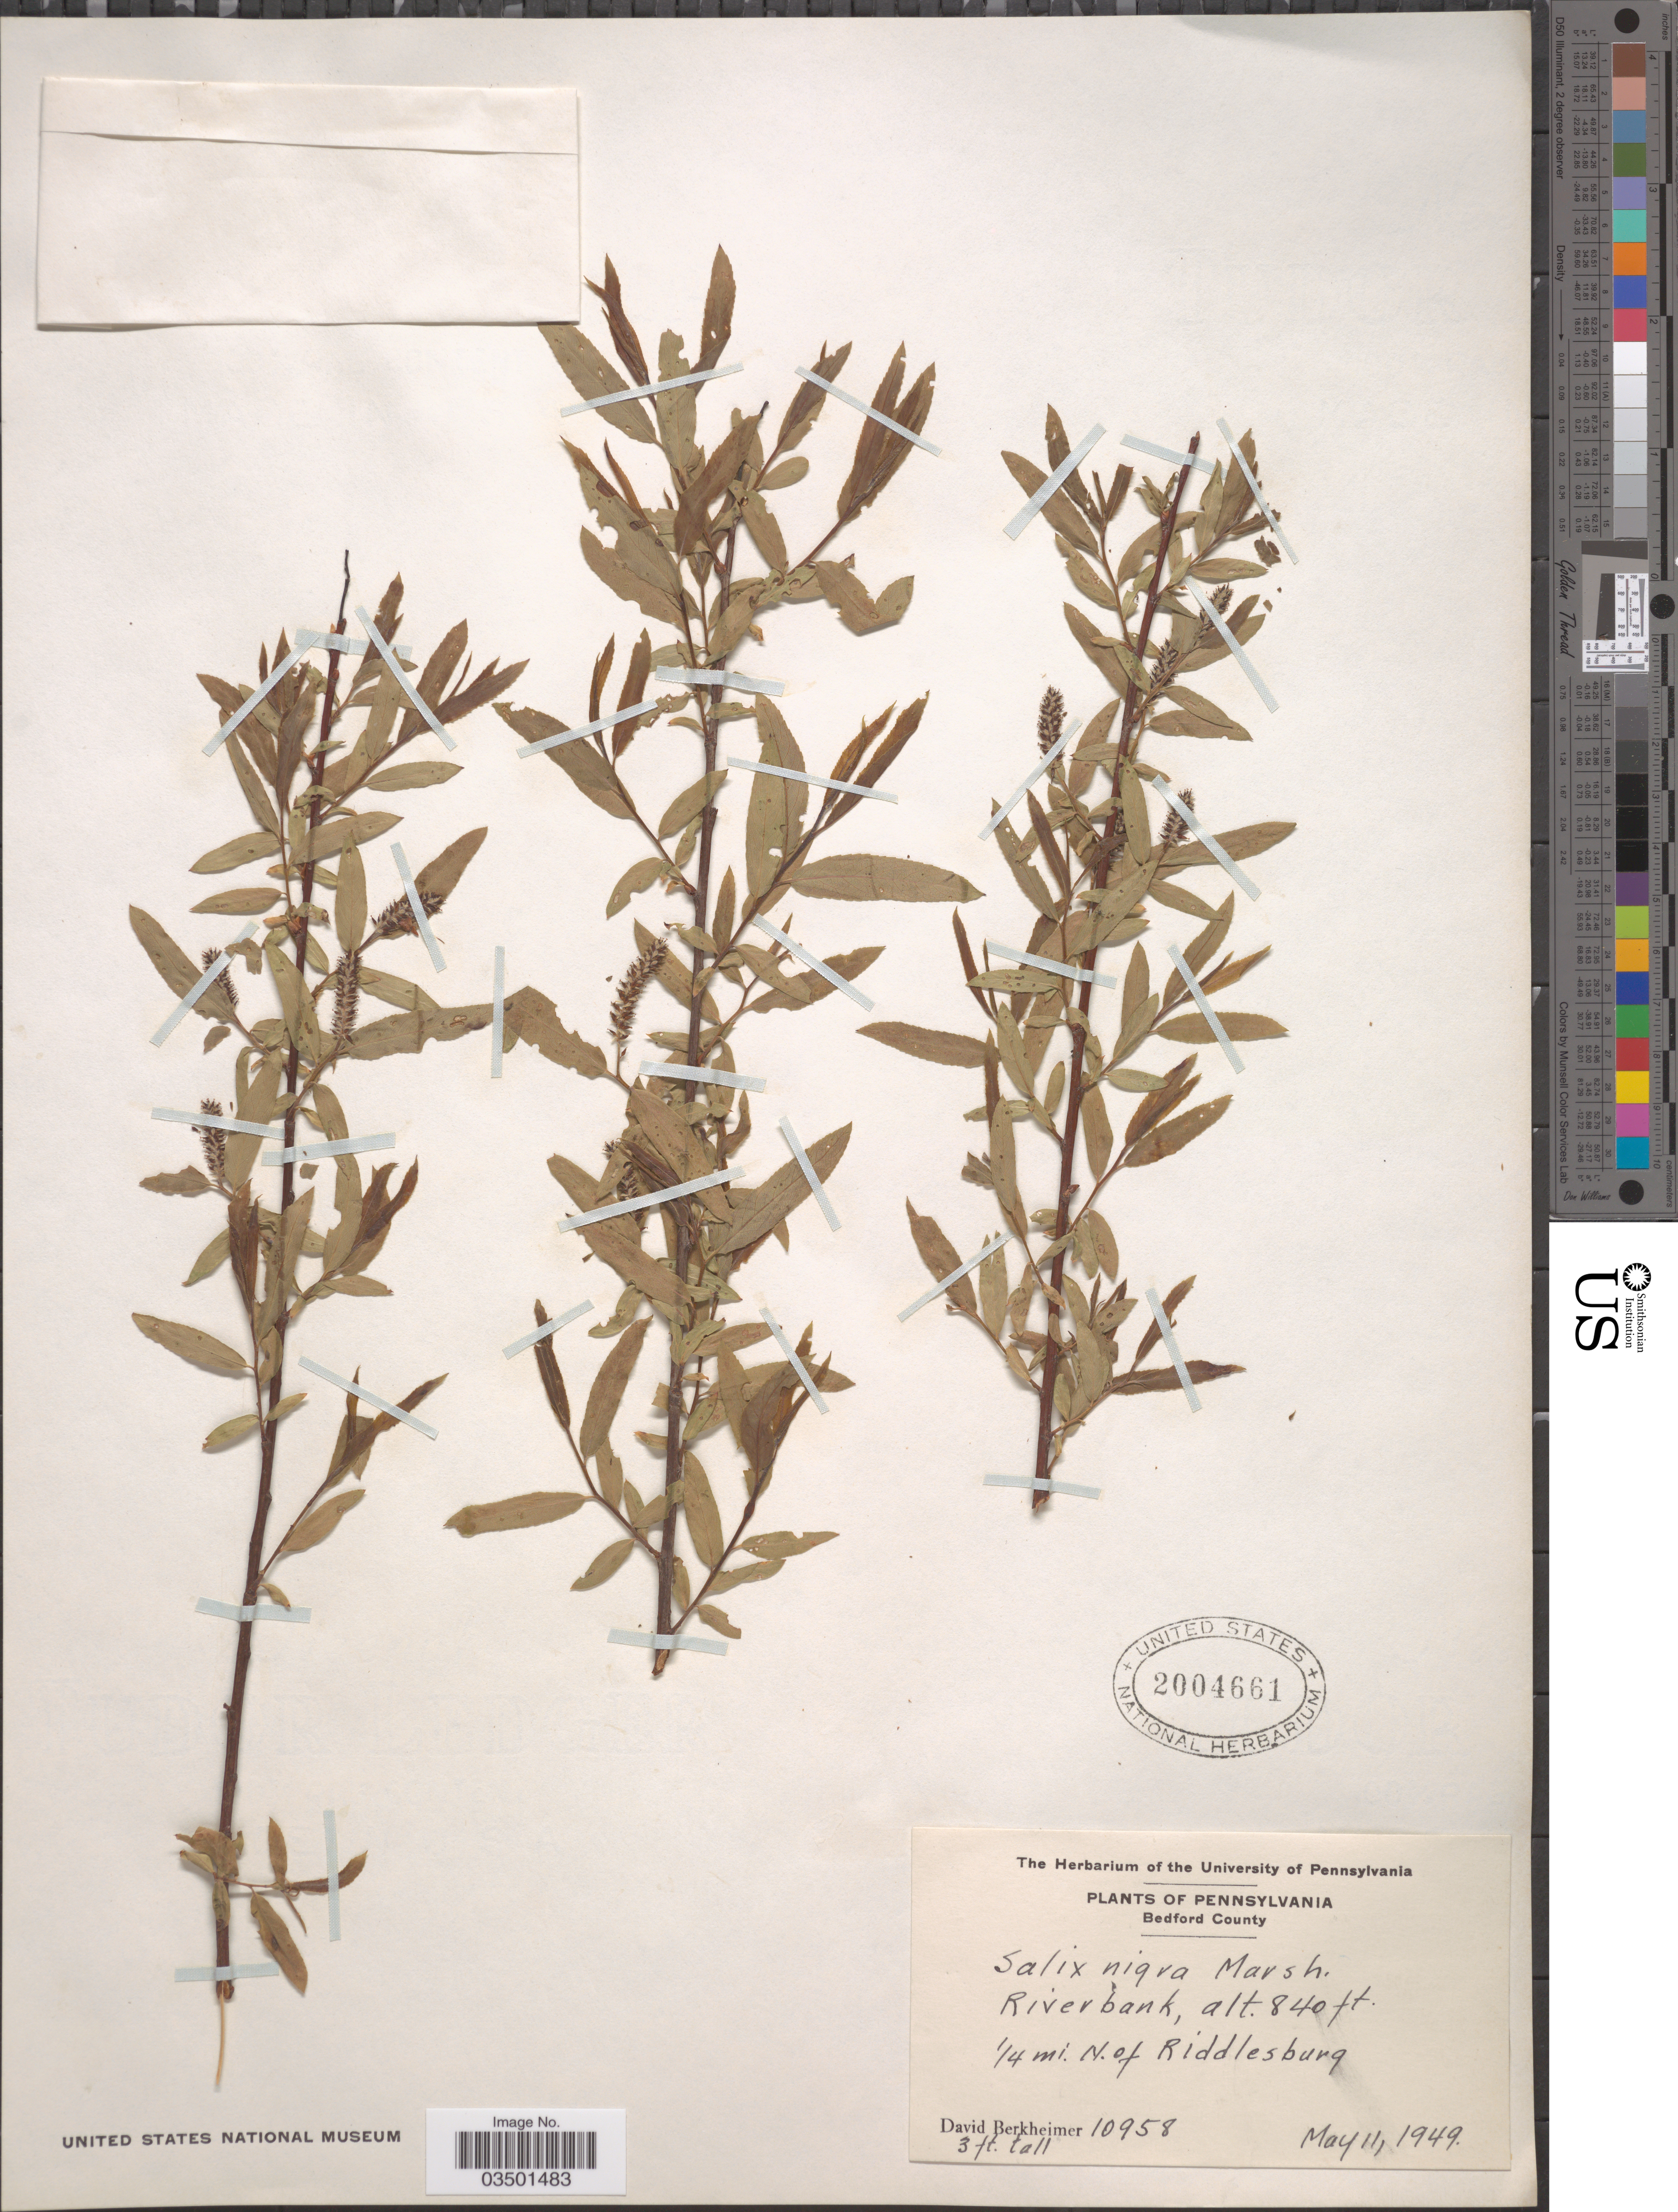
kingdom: Plantae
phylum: Tracheophyta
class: Magnoliopsida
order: Malpighiales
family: Salicaceae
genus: Salix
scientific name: Salix nigra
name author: Marshall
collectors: D. Berkheimer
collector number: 10958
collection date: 1949-05-11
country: United States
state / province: Pennsylvania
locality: Bedford County. River bank, ¼ mi. N. of Riddlesburg.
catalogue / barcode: US 2004661